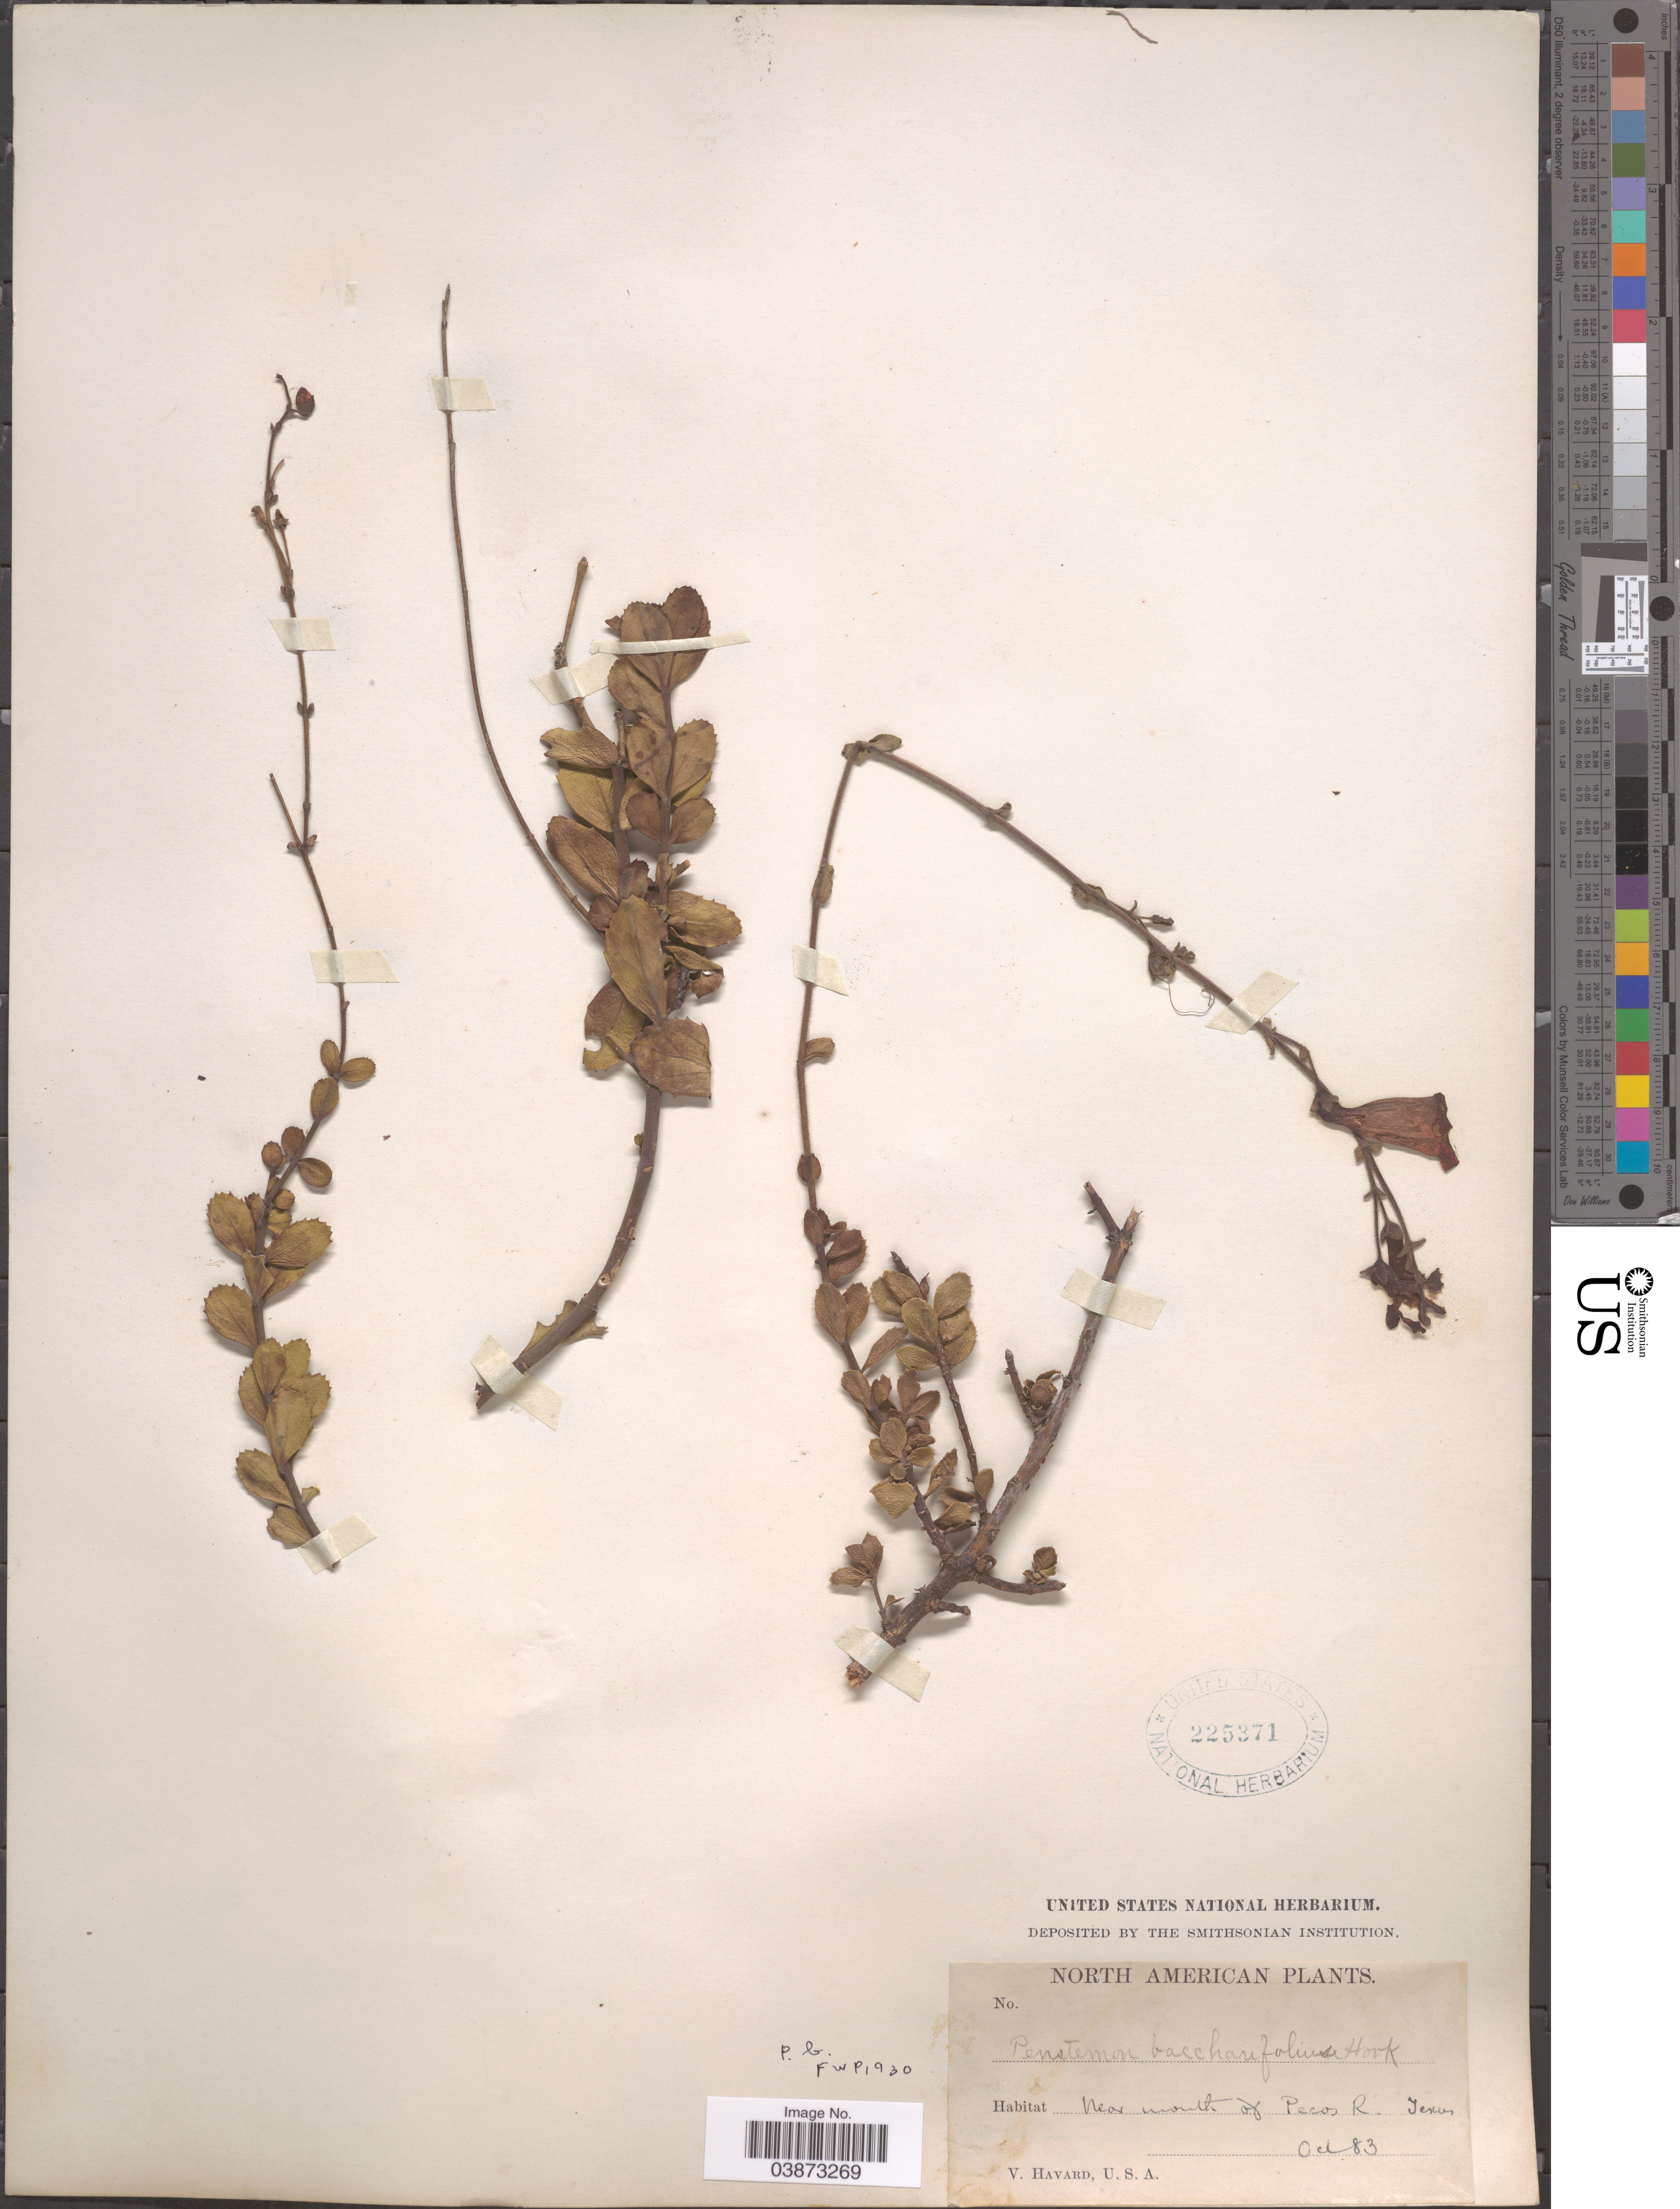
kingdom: Plantae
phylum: Tracheophyta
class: Magnoliopsida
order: Lamiales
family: Plantaginaceae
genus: Penstemon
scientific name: Penstemon baccharifolius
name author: Hook.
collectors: V. Havard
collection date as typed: Transcribed d/m/y: /10/83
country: United States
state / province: Texas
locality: Near mouth of Pecos R.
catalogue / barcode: US 225371